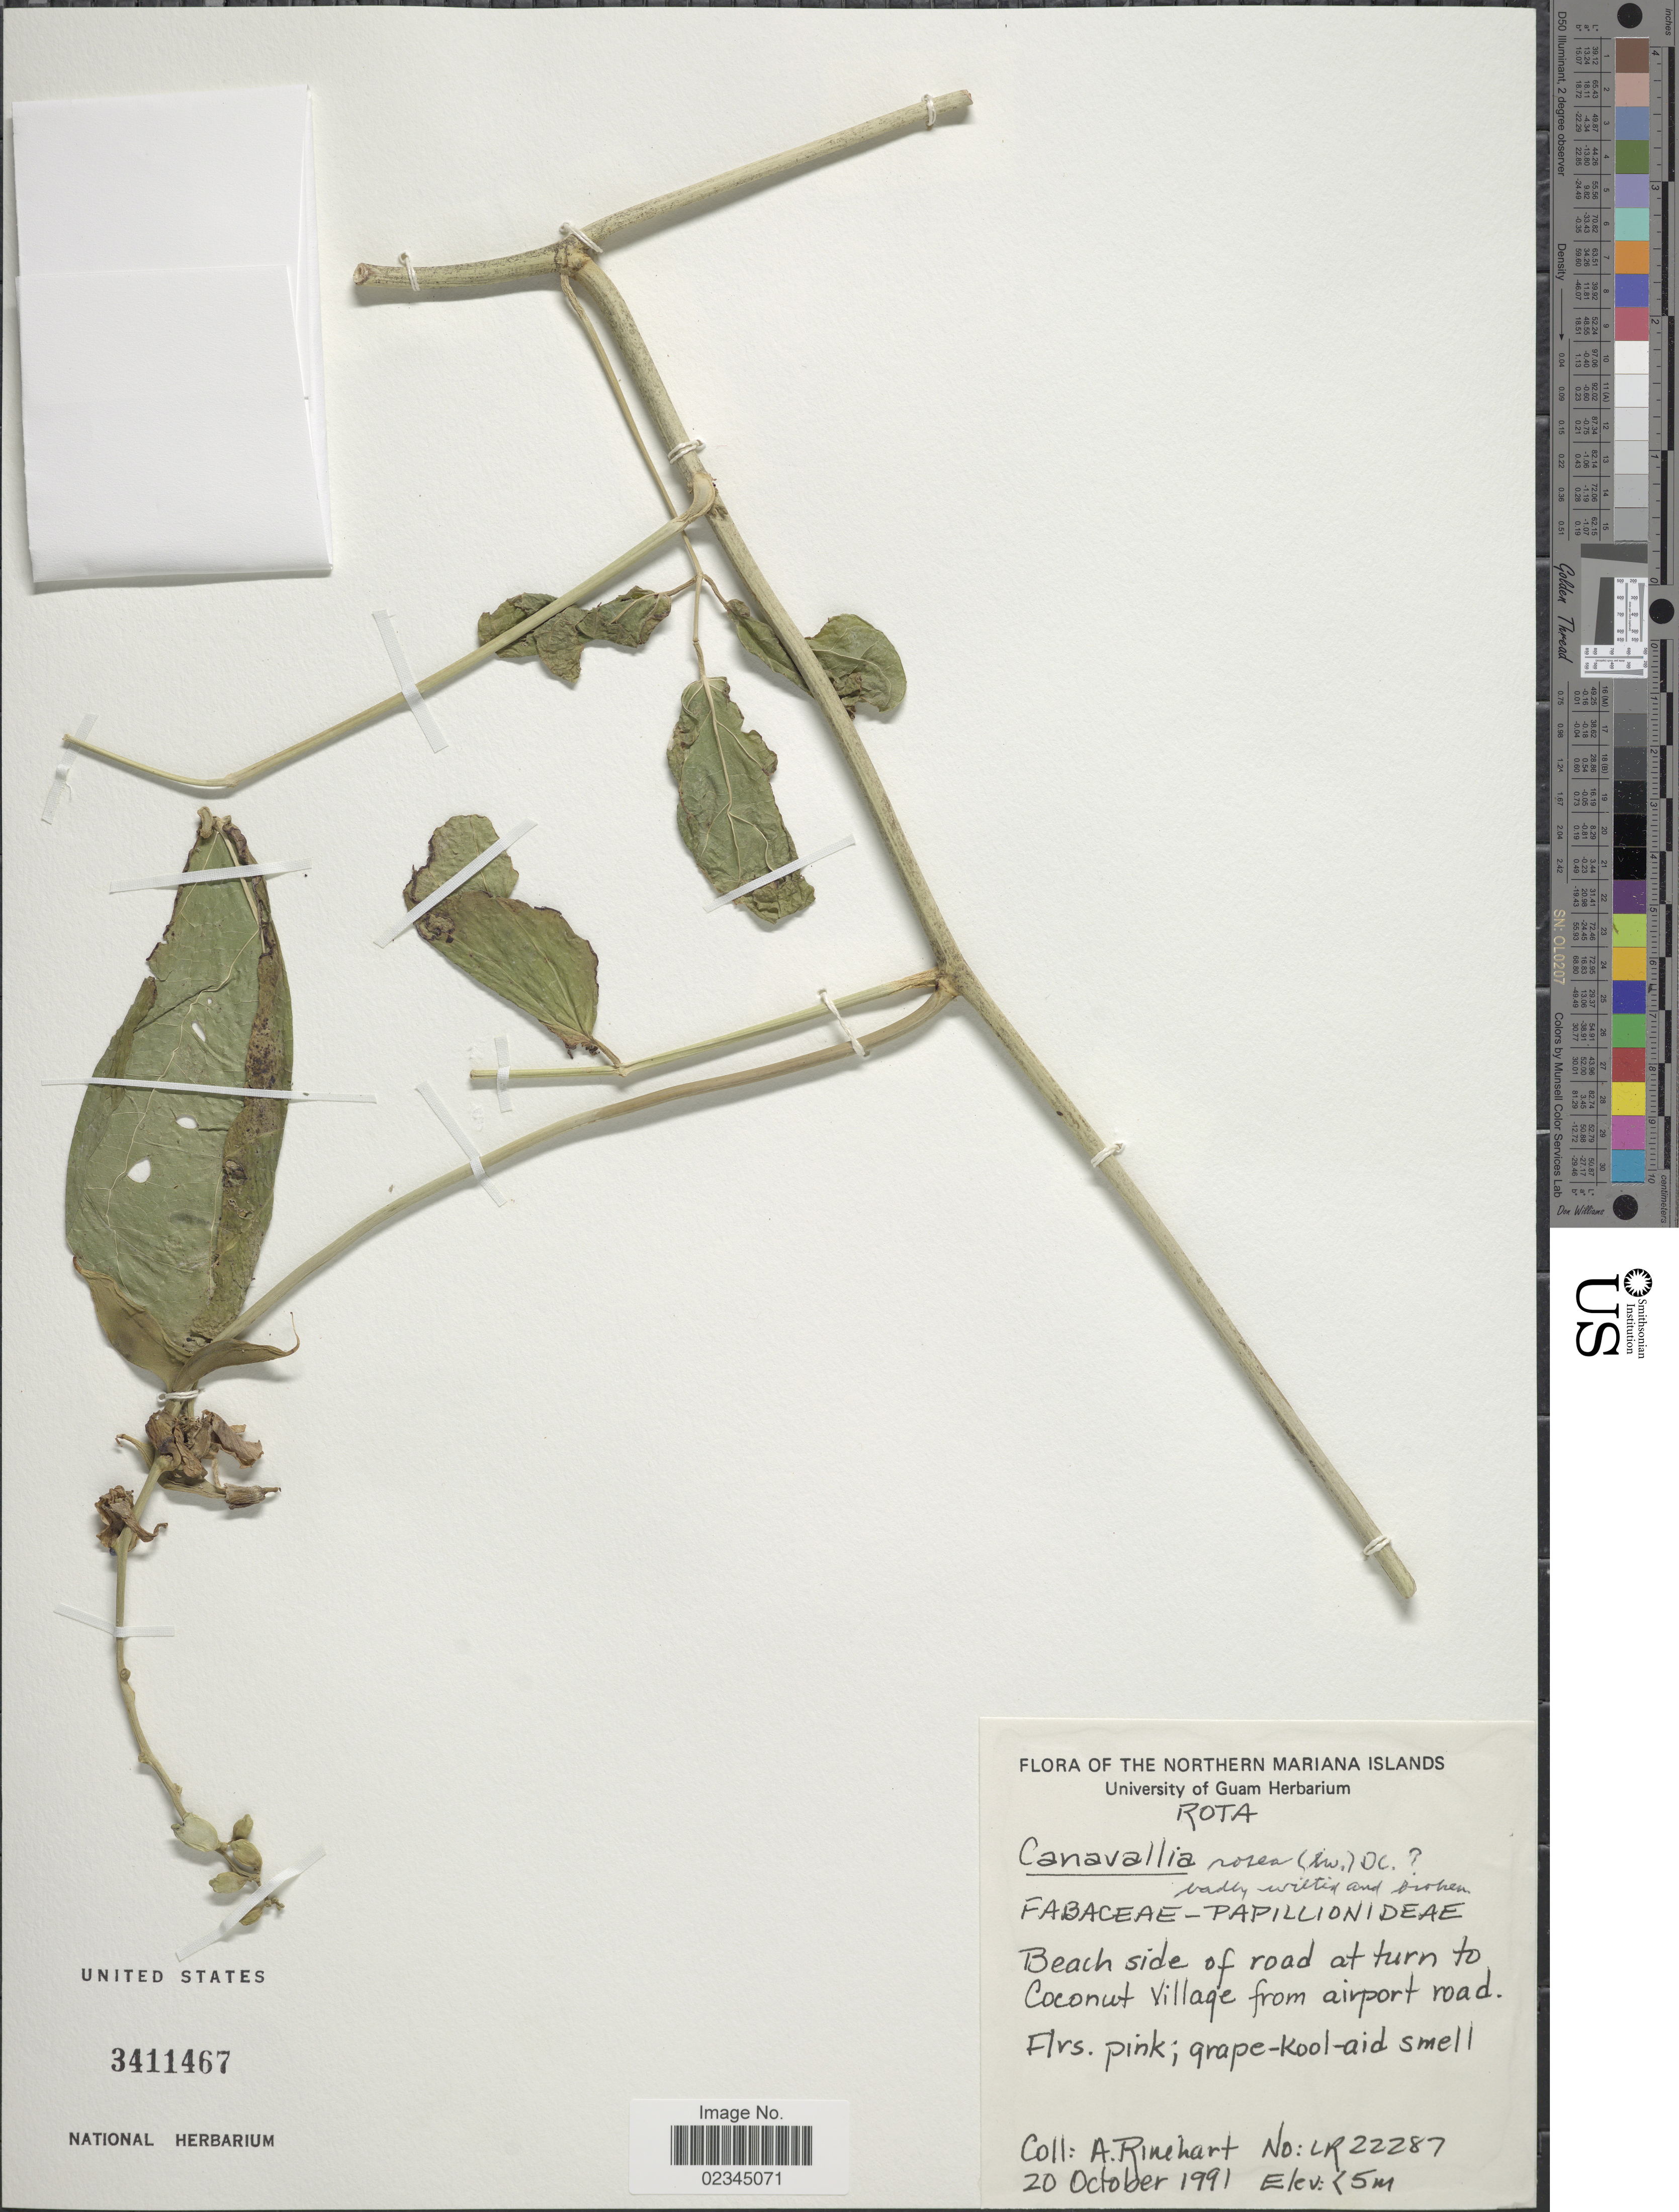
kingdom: Plantae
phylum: Tracheophyta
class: Magnoliopsida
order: Fabales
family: Fabaceae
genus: Canavalia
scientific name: Canavalia rosea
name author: (Sw.) DC.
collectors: A. Rinehart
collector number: LR2287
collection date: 1991-10-20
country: Northern Mariana Islands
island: Rota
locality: Rota. beach side of road at turn to Coconut Village from airport road.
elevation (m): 5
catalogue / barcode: US 3411467